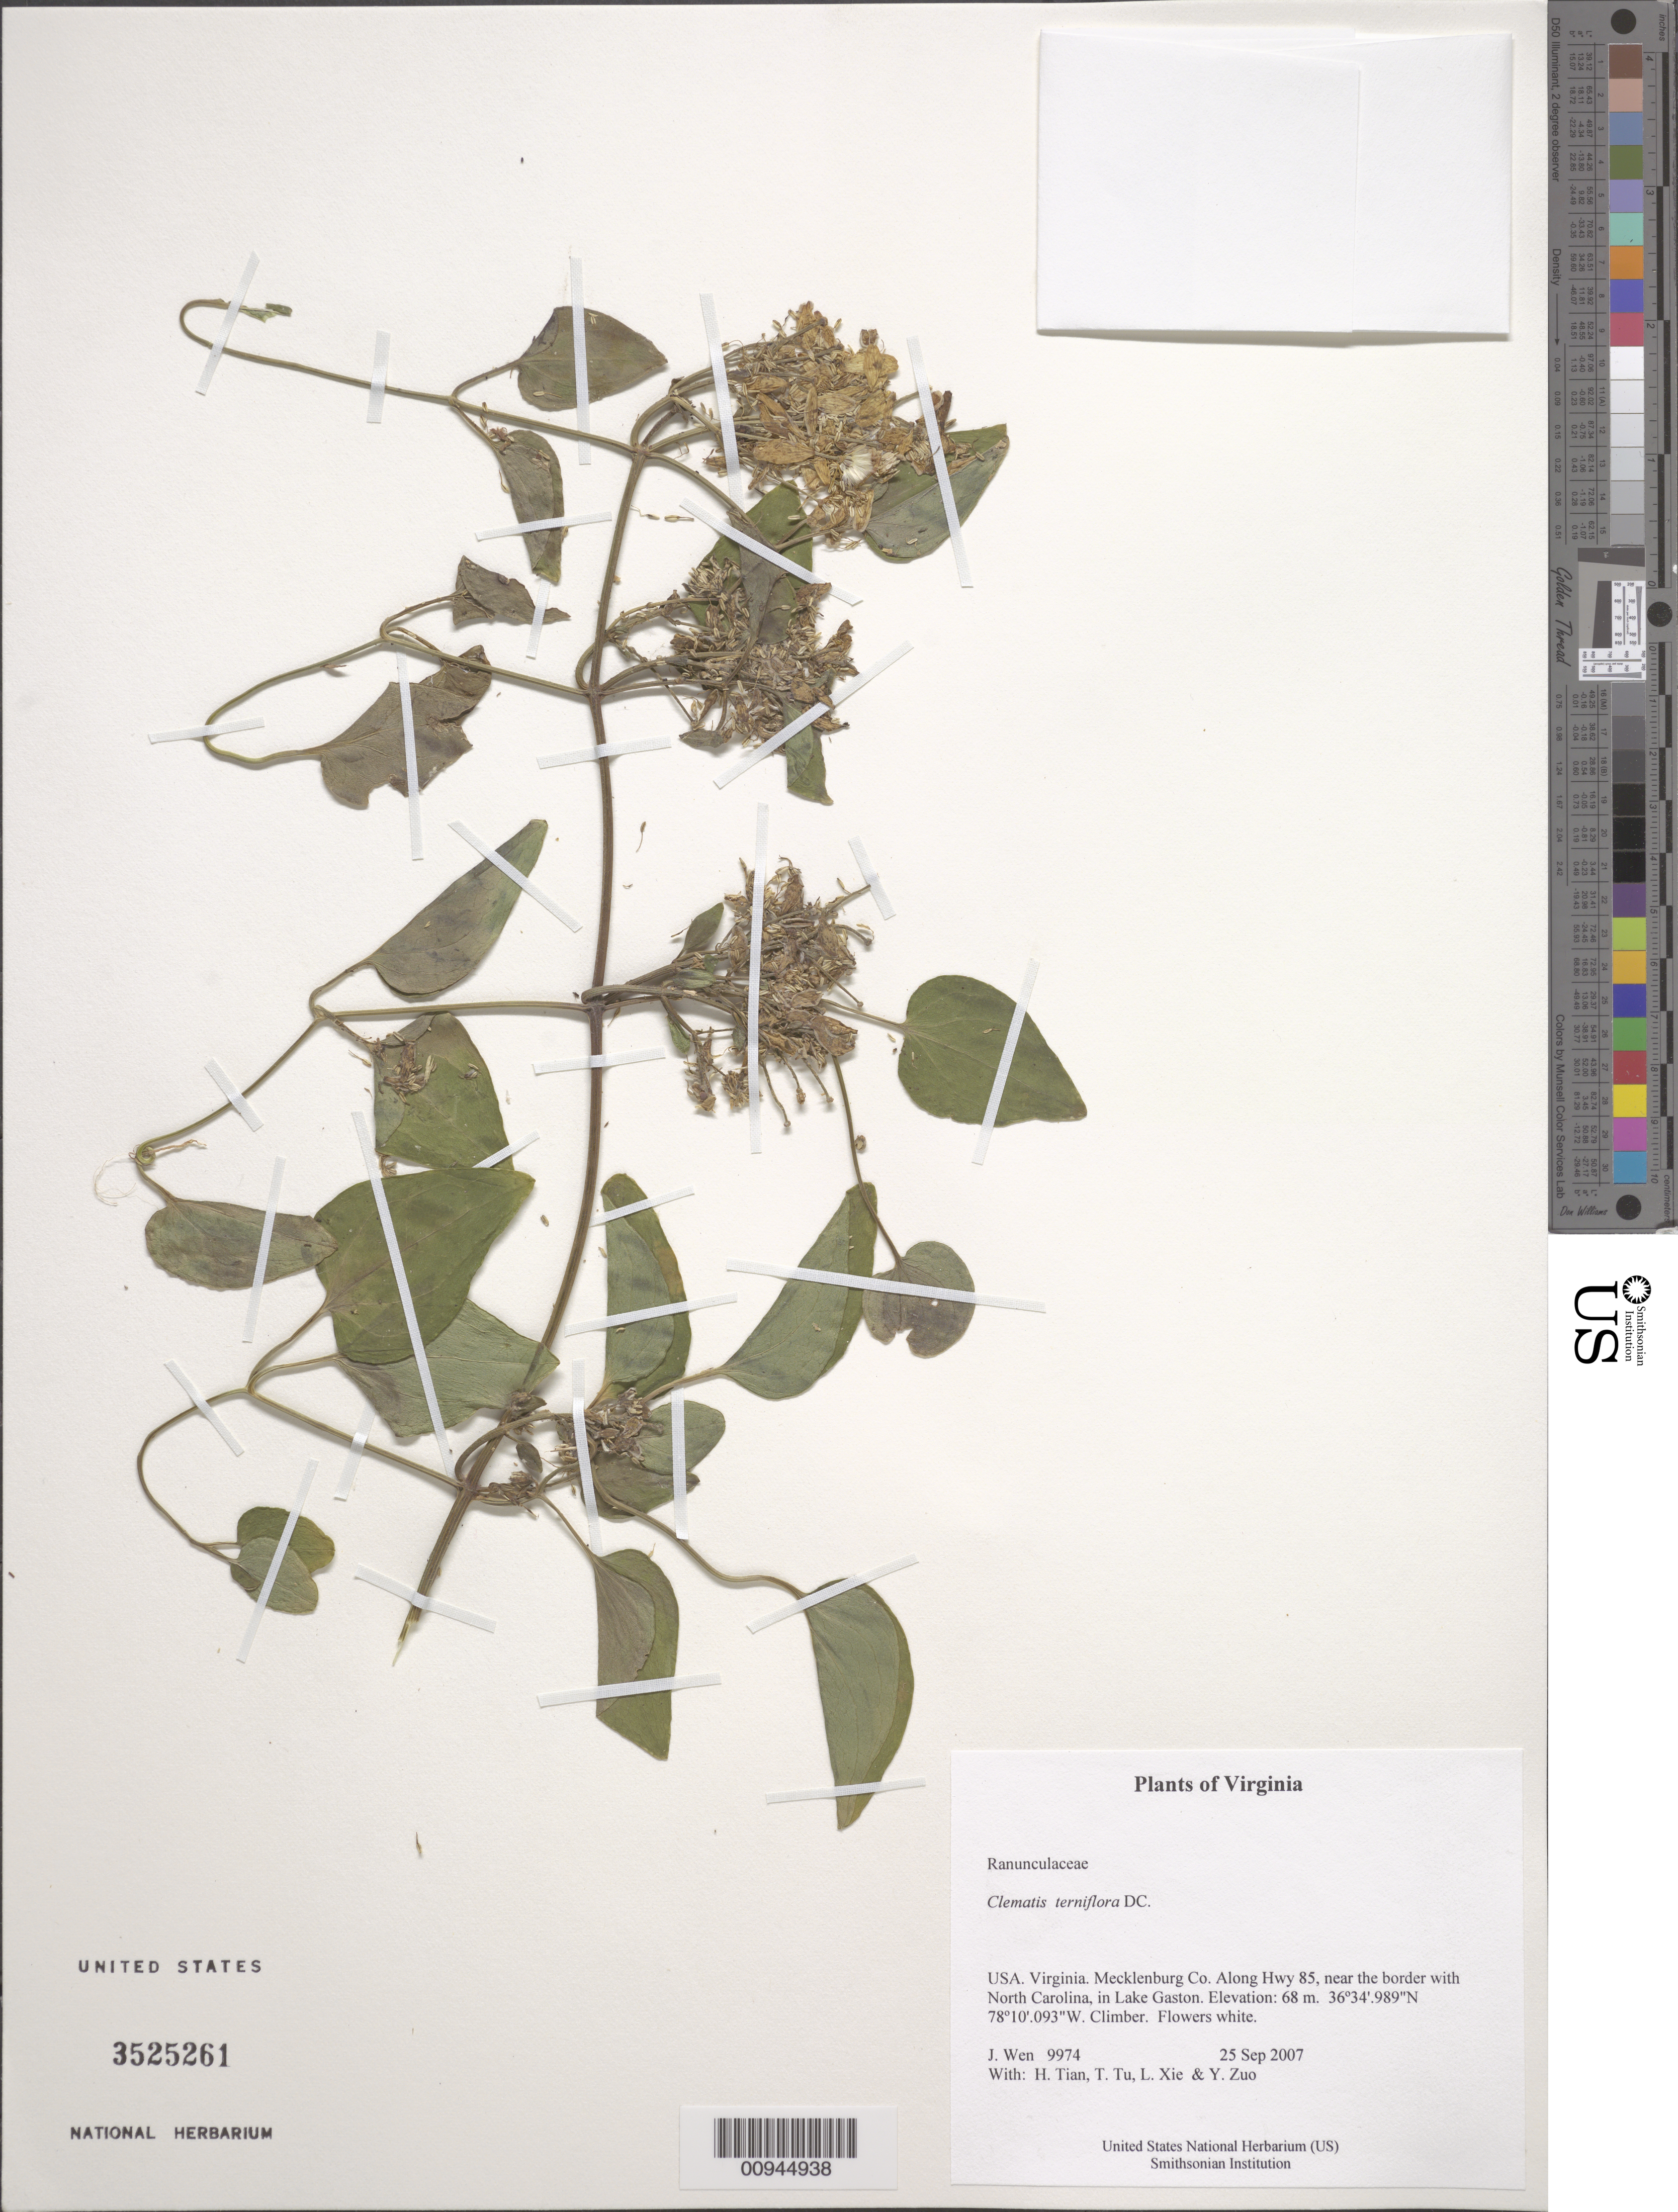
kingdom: Plantae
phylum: Tracheophyta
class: Magnoliopsida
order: Ranunculales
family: Ranunculaceae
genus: Clematis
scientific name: Clematis terniflora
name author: DC.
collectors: J. Wen, H. Tian, T. Tu, L. Xie & Y. Zuo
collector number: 9974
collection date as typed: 25 Sep 2007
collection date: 2007-09-25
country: United States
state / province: Virginia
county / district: Mecklenburg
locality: Along Hwy 85, near the border with North Carolina, in Lake Gaston.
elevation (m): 68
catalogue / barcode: US 3525261